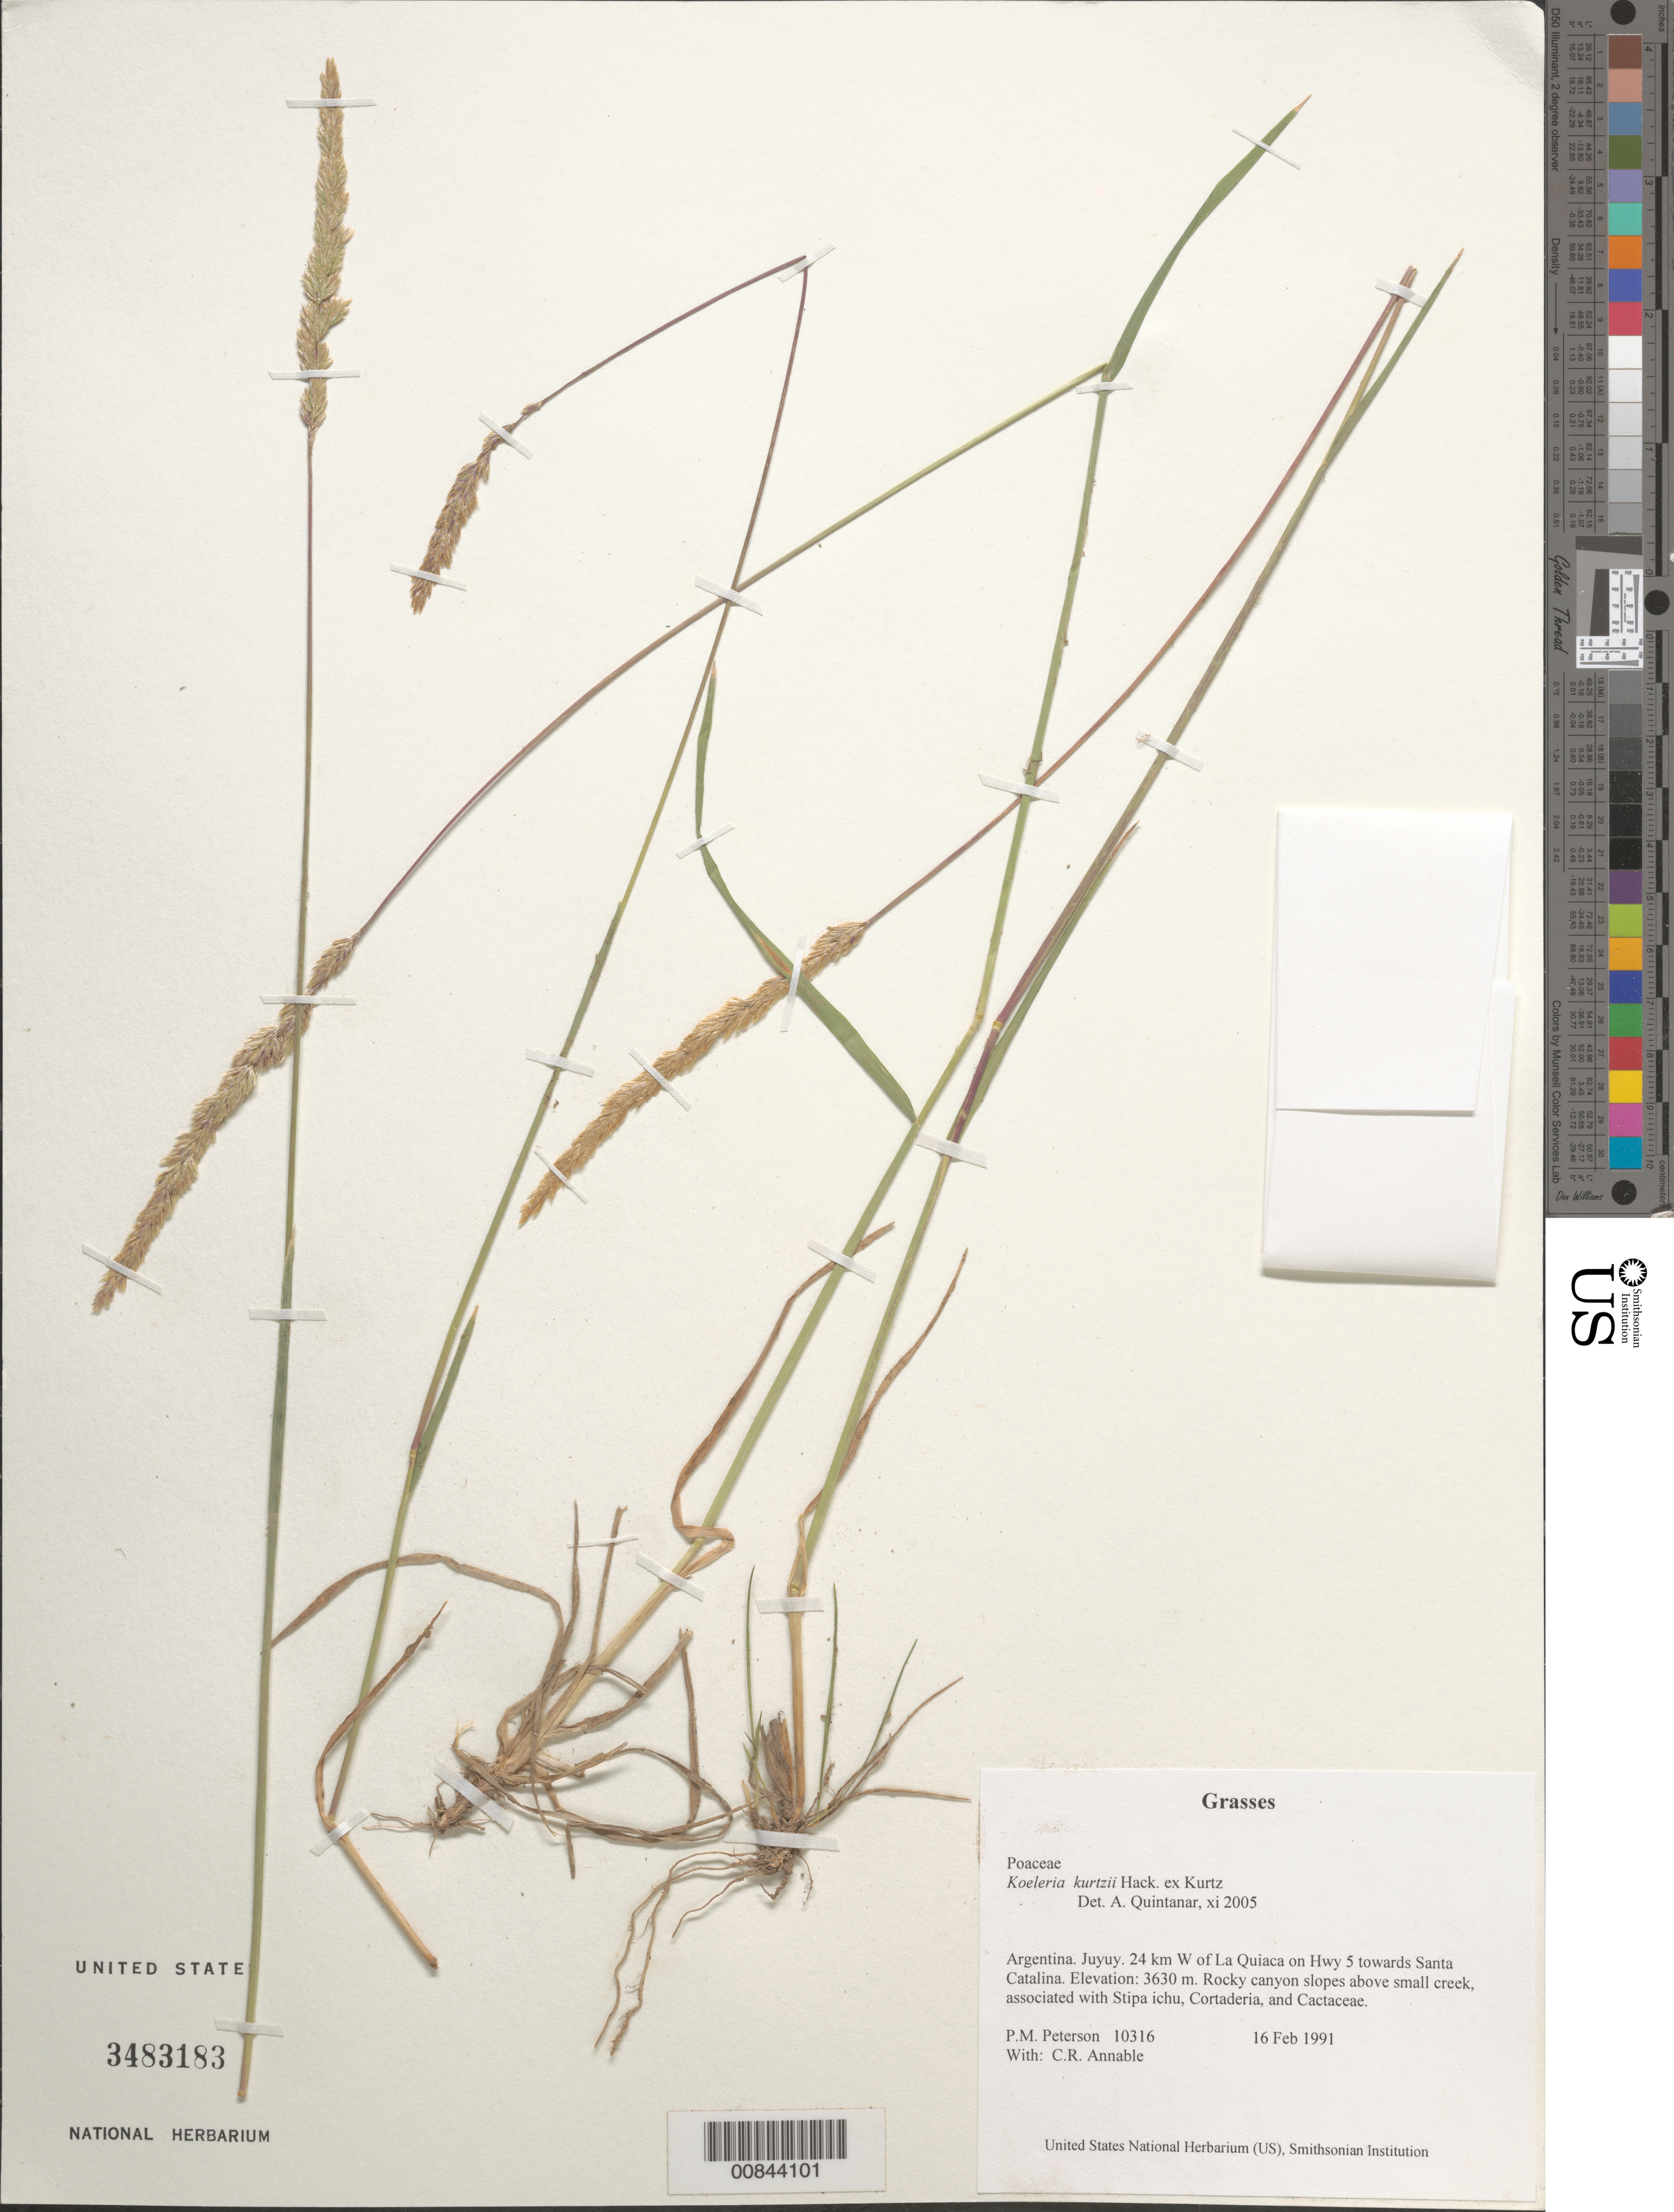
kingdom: Plantae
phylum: Tracheophyta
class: Liliopsida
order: Poales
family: Poaceae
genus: Koeleria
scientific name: Koeleria kurtzii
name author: Hack. ex Kurtz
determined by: Quintanar, A.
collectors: P. M. Peterson & C. R. Annable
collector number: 10316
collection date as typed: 16 Feb 1991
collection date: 1991-02-16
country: Argentina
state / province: Jujuy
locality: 24 km W of La Quiaca on Hwy 5 towards Santa Catalina.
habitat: Rocky canyon slopes above small creek, associated with Stipa ichu, Cortaderia, and Cactaceae.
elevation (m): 3630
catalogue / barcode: US 3483183